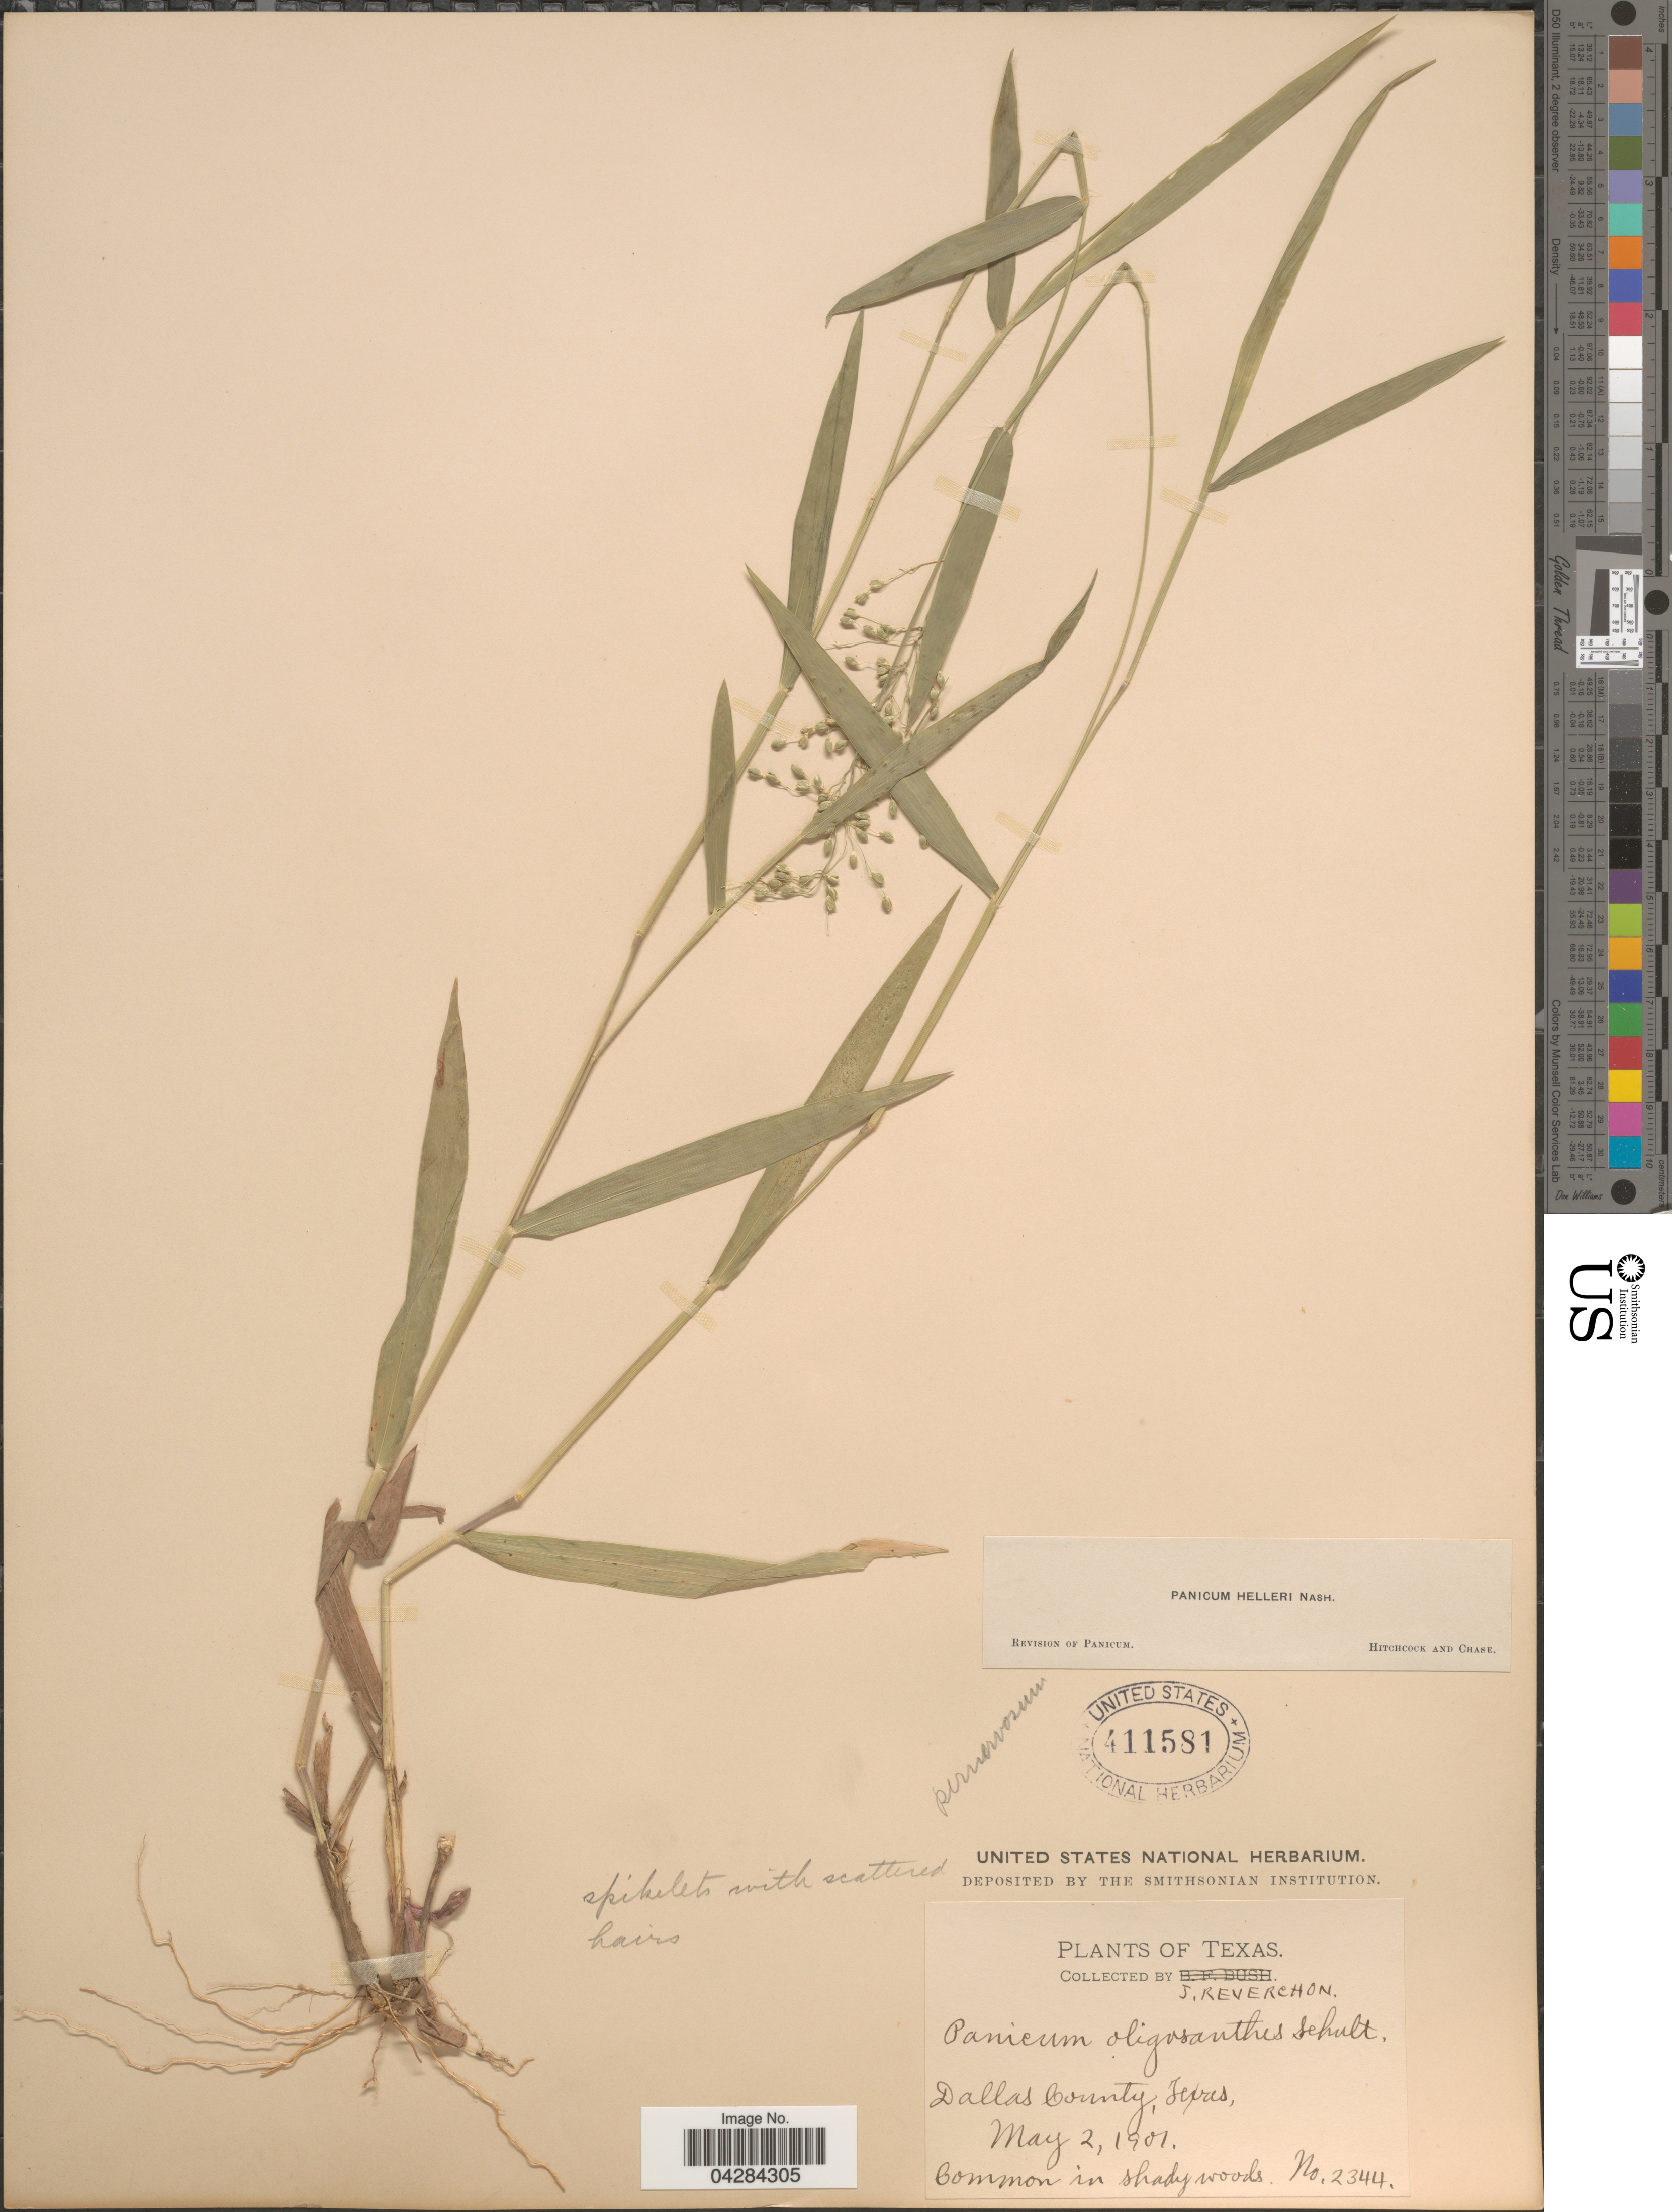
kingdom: Plantae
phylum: Tracheophyta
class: Liliopsida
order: Poales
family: Poaceae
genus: Dichanthelium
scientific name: Dichanthelium oligosanthes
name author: (Schult.) Gould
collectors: J. Reverchon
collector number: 2344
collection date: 1901-05-02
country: United States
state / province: Texas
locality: Dallas County.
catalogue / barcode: US 411581